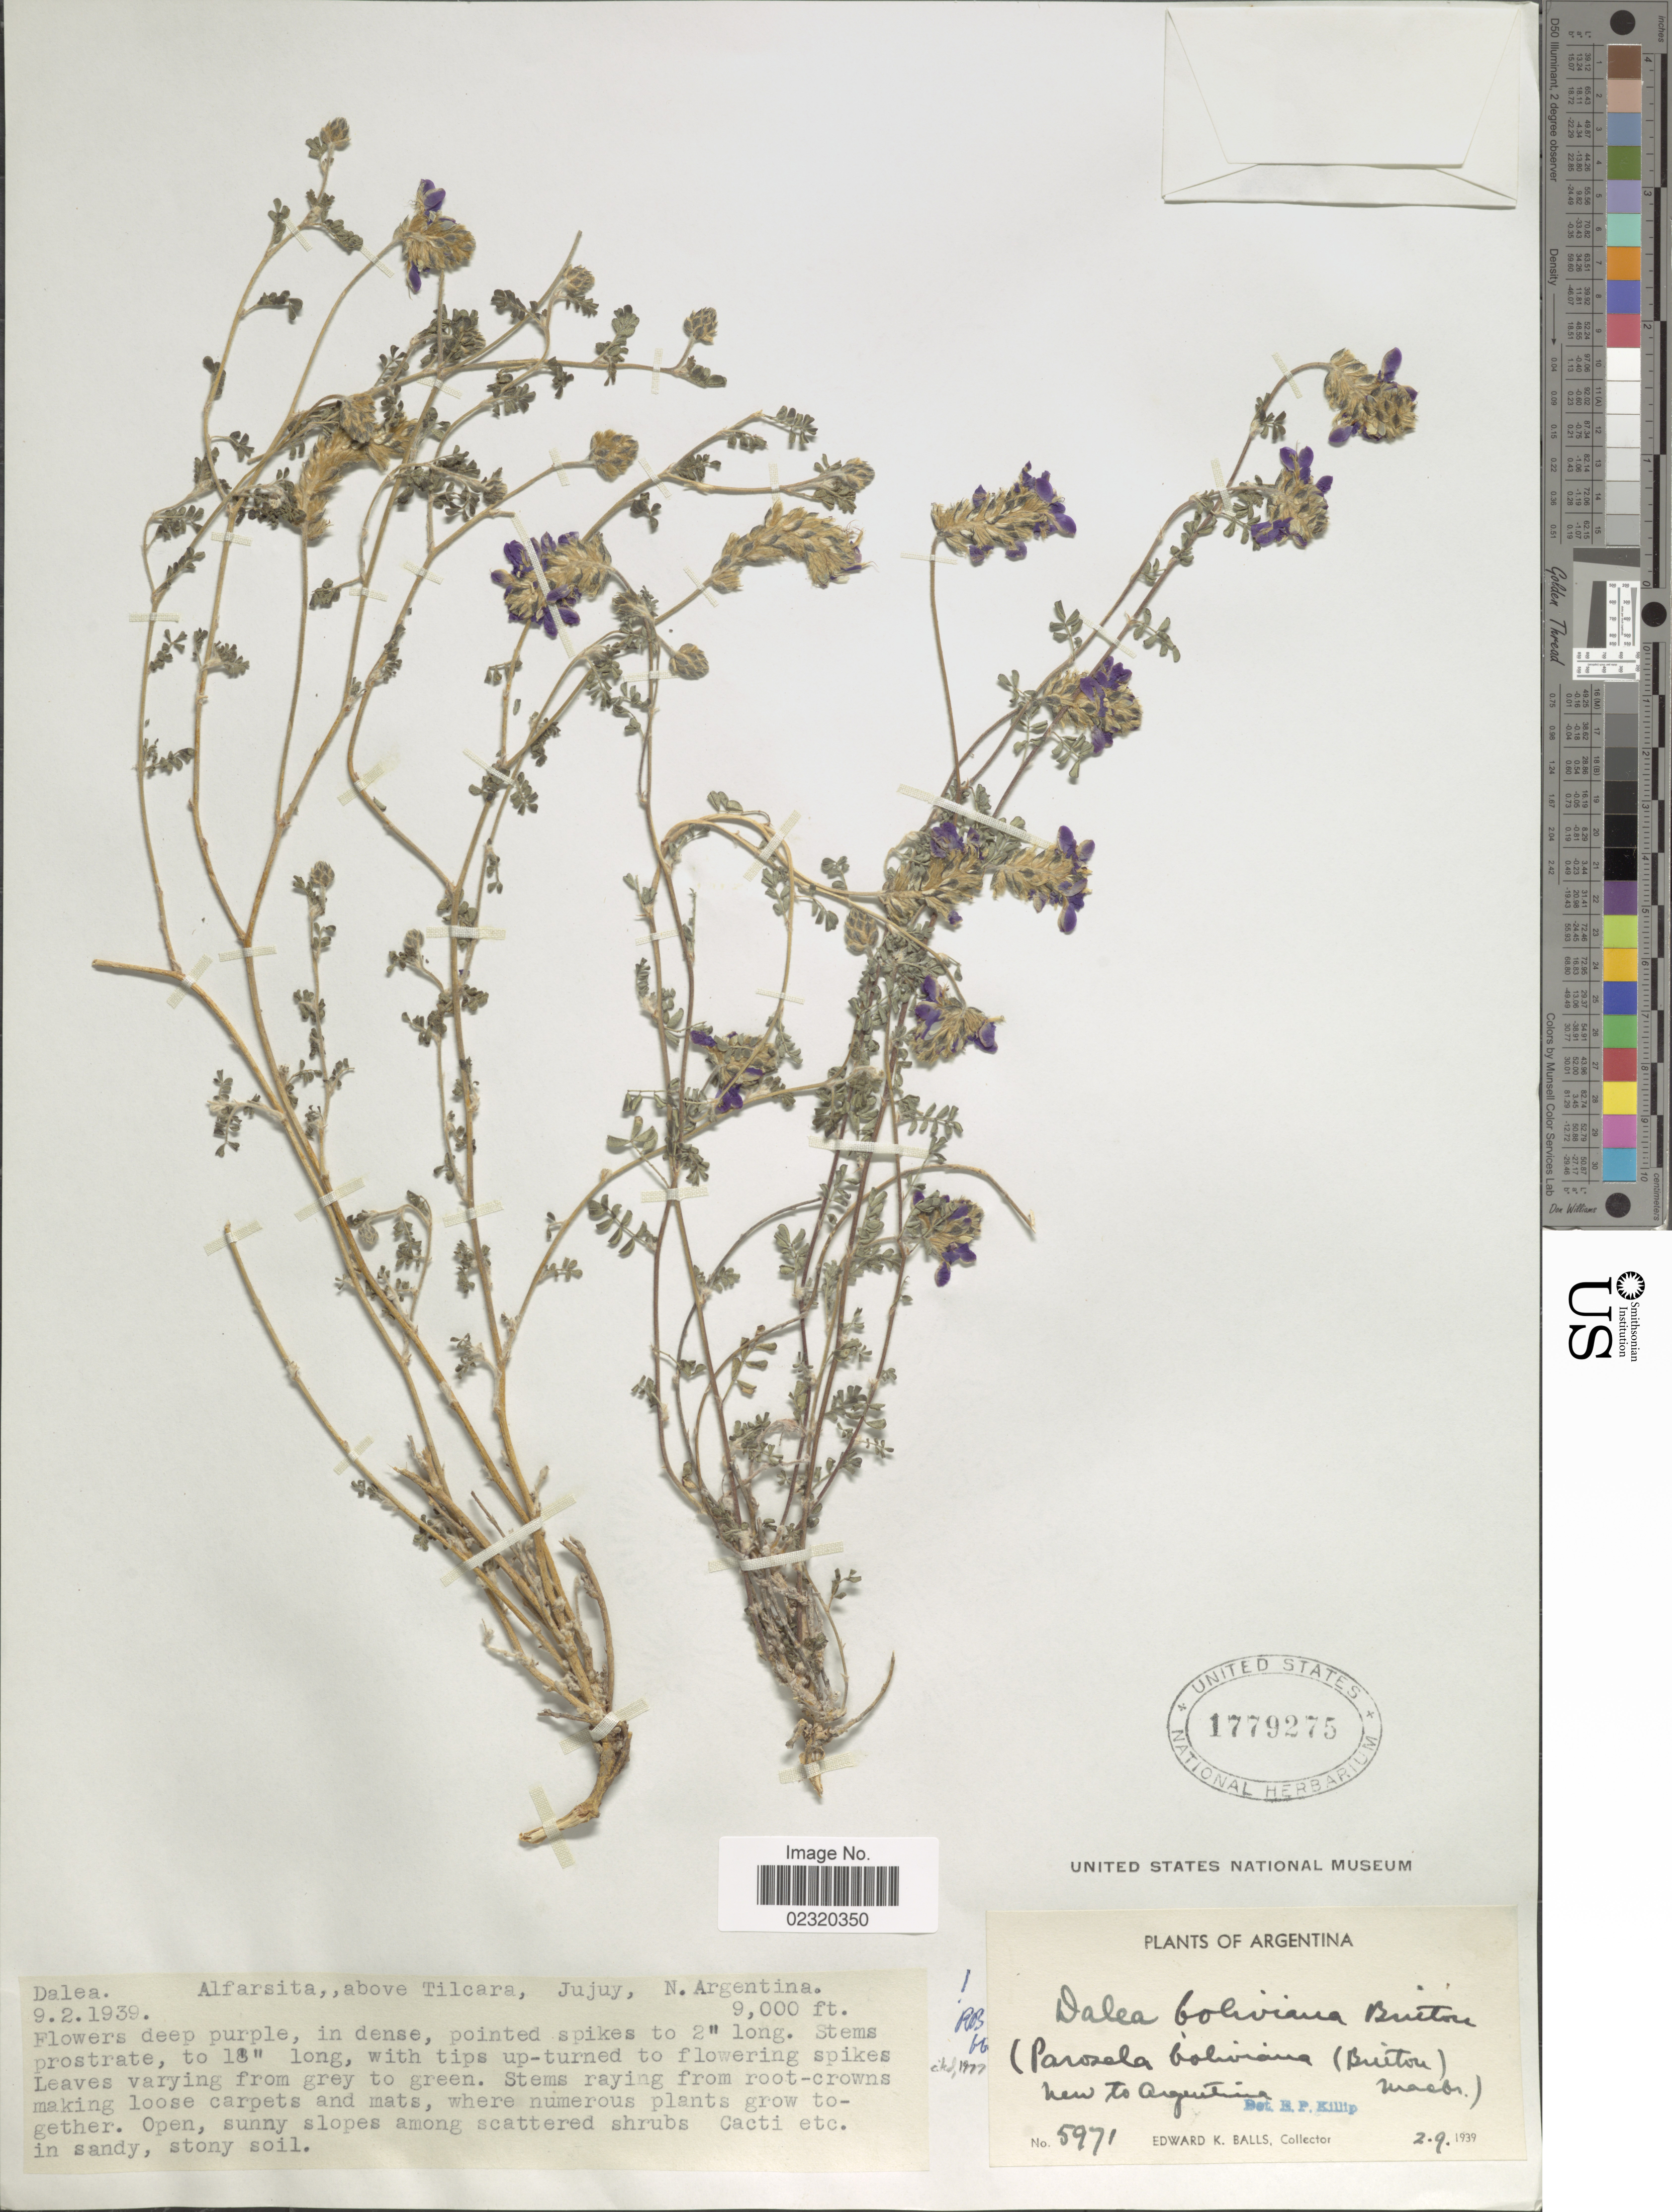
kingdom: Plantae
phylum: Tracheophyta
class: Magnoliopsida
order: Fabales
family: Fabaceae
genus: Dalea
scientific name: Dalea boliviana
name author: Britton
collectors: E. K. Balls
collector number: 5971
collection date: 1939-09-02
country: Argentina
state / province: Jujuy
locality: Alfarsita., above Tilcara, N. Argentina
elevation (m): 2743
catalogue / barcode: US 1779275